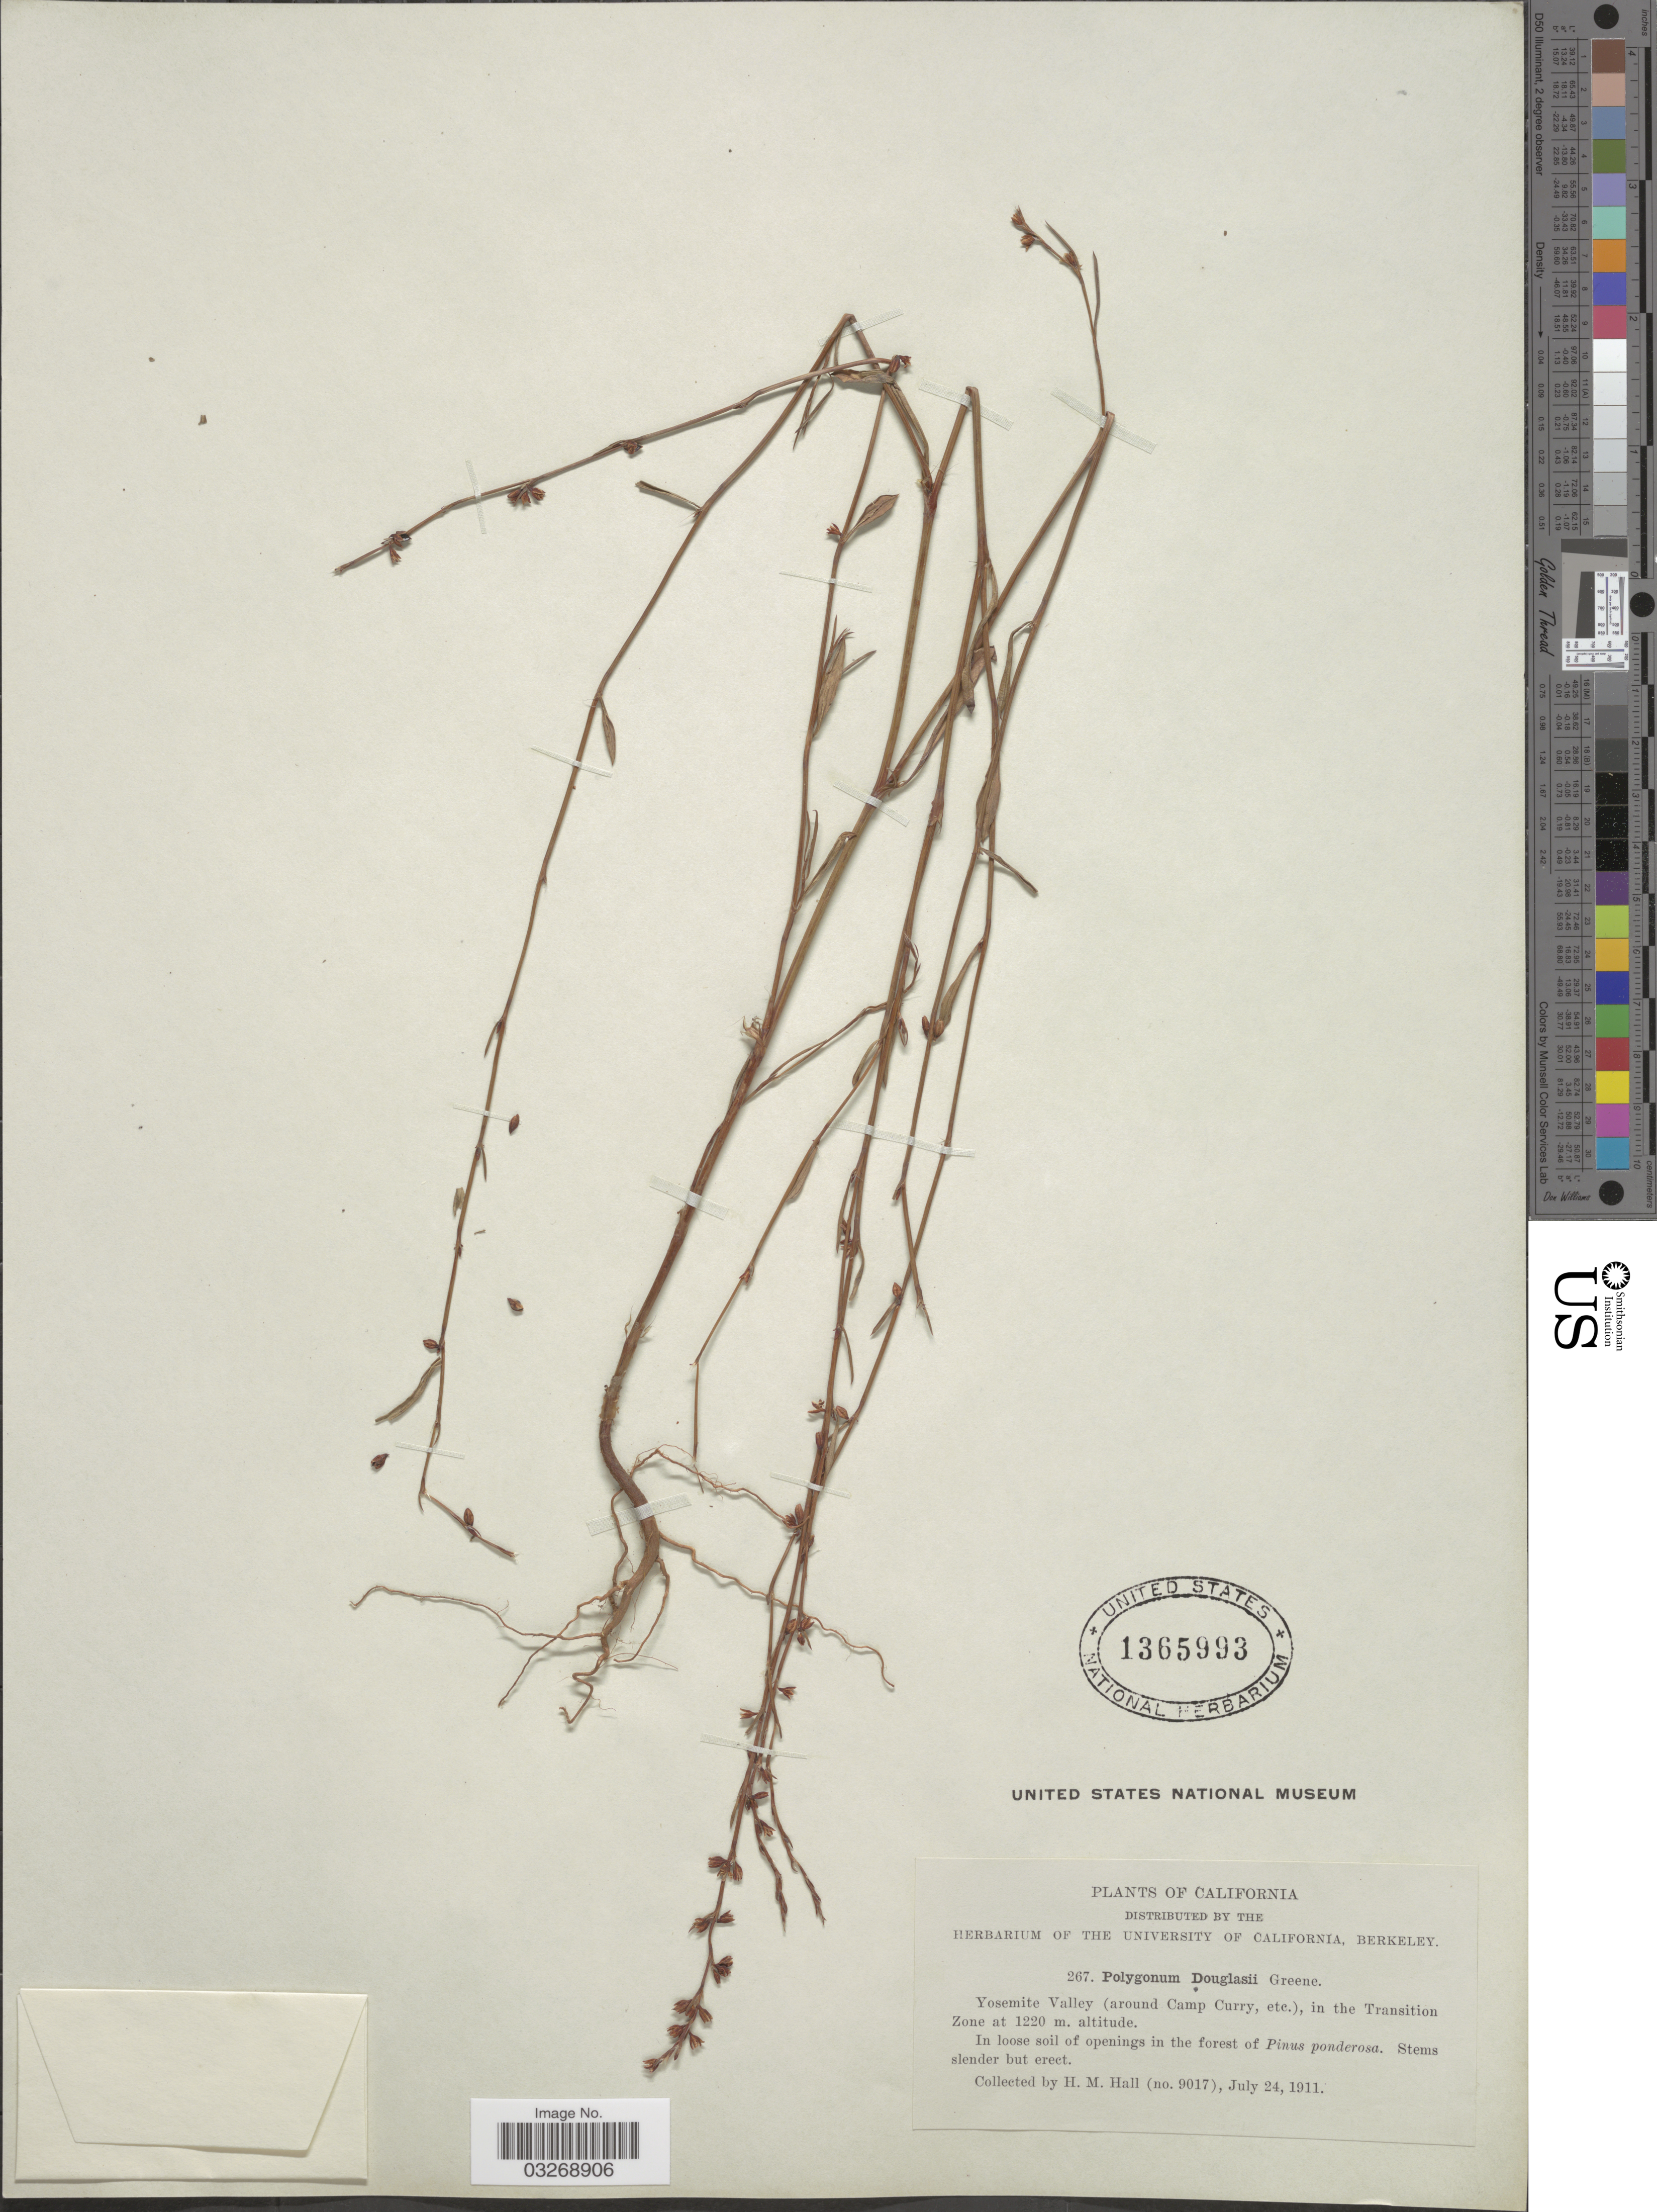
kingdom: Plantae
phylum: Tracheophyta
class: Magnoliopsida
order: Caryophyllales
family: Polygonaceae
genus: Polygonum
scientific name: Polygonum douglasii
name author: Greene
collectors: H. M. Hall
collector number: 9017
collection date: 1911-07-24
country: United States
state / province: California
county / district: Mariposa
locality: Yosemite Valley (around Camp Curry, etc.), in the Transition Zone.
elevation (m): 1220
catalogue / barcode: US 1365993